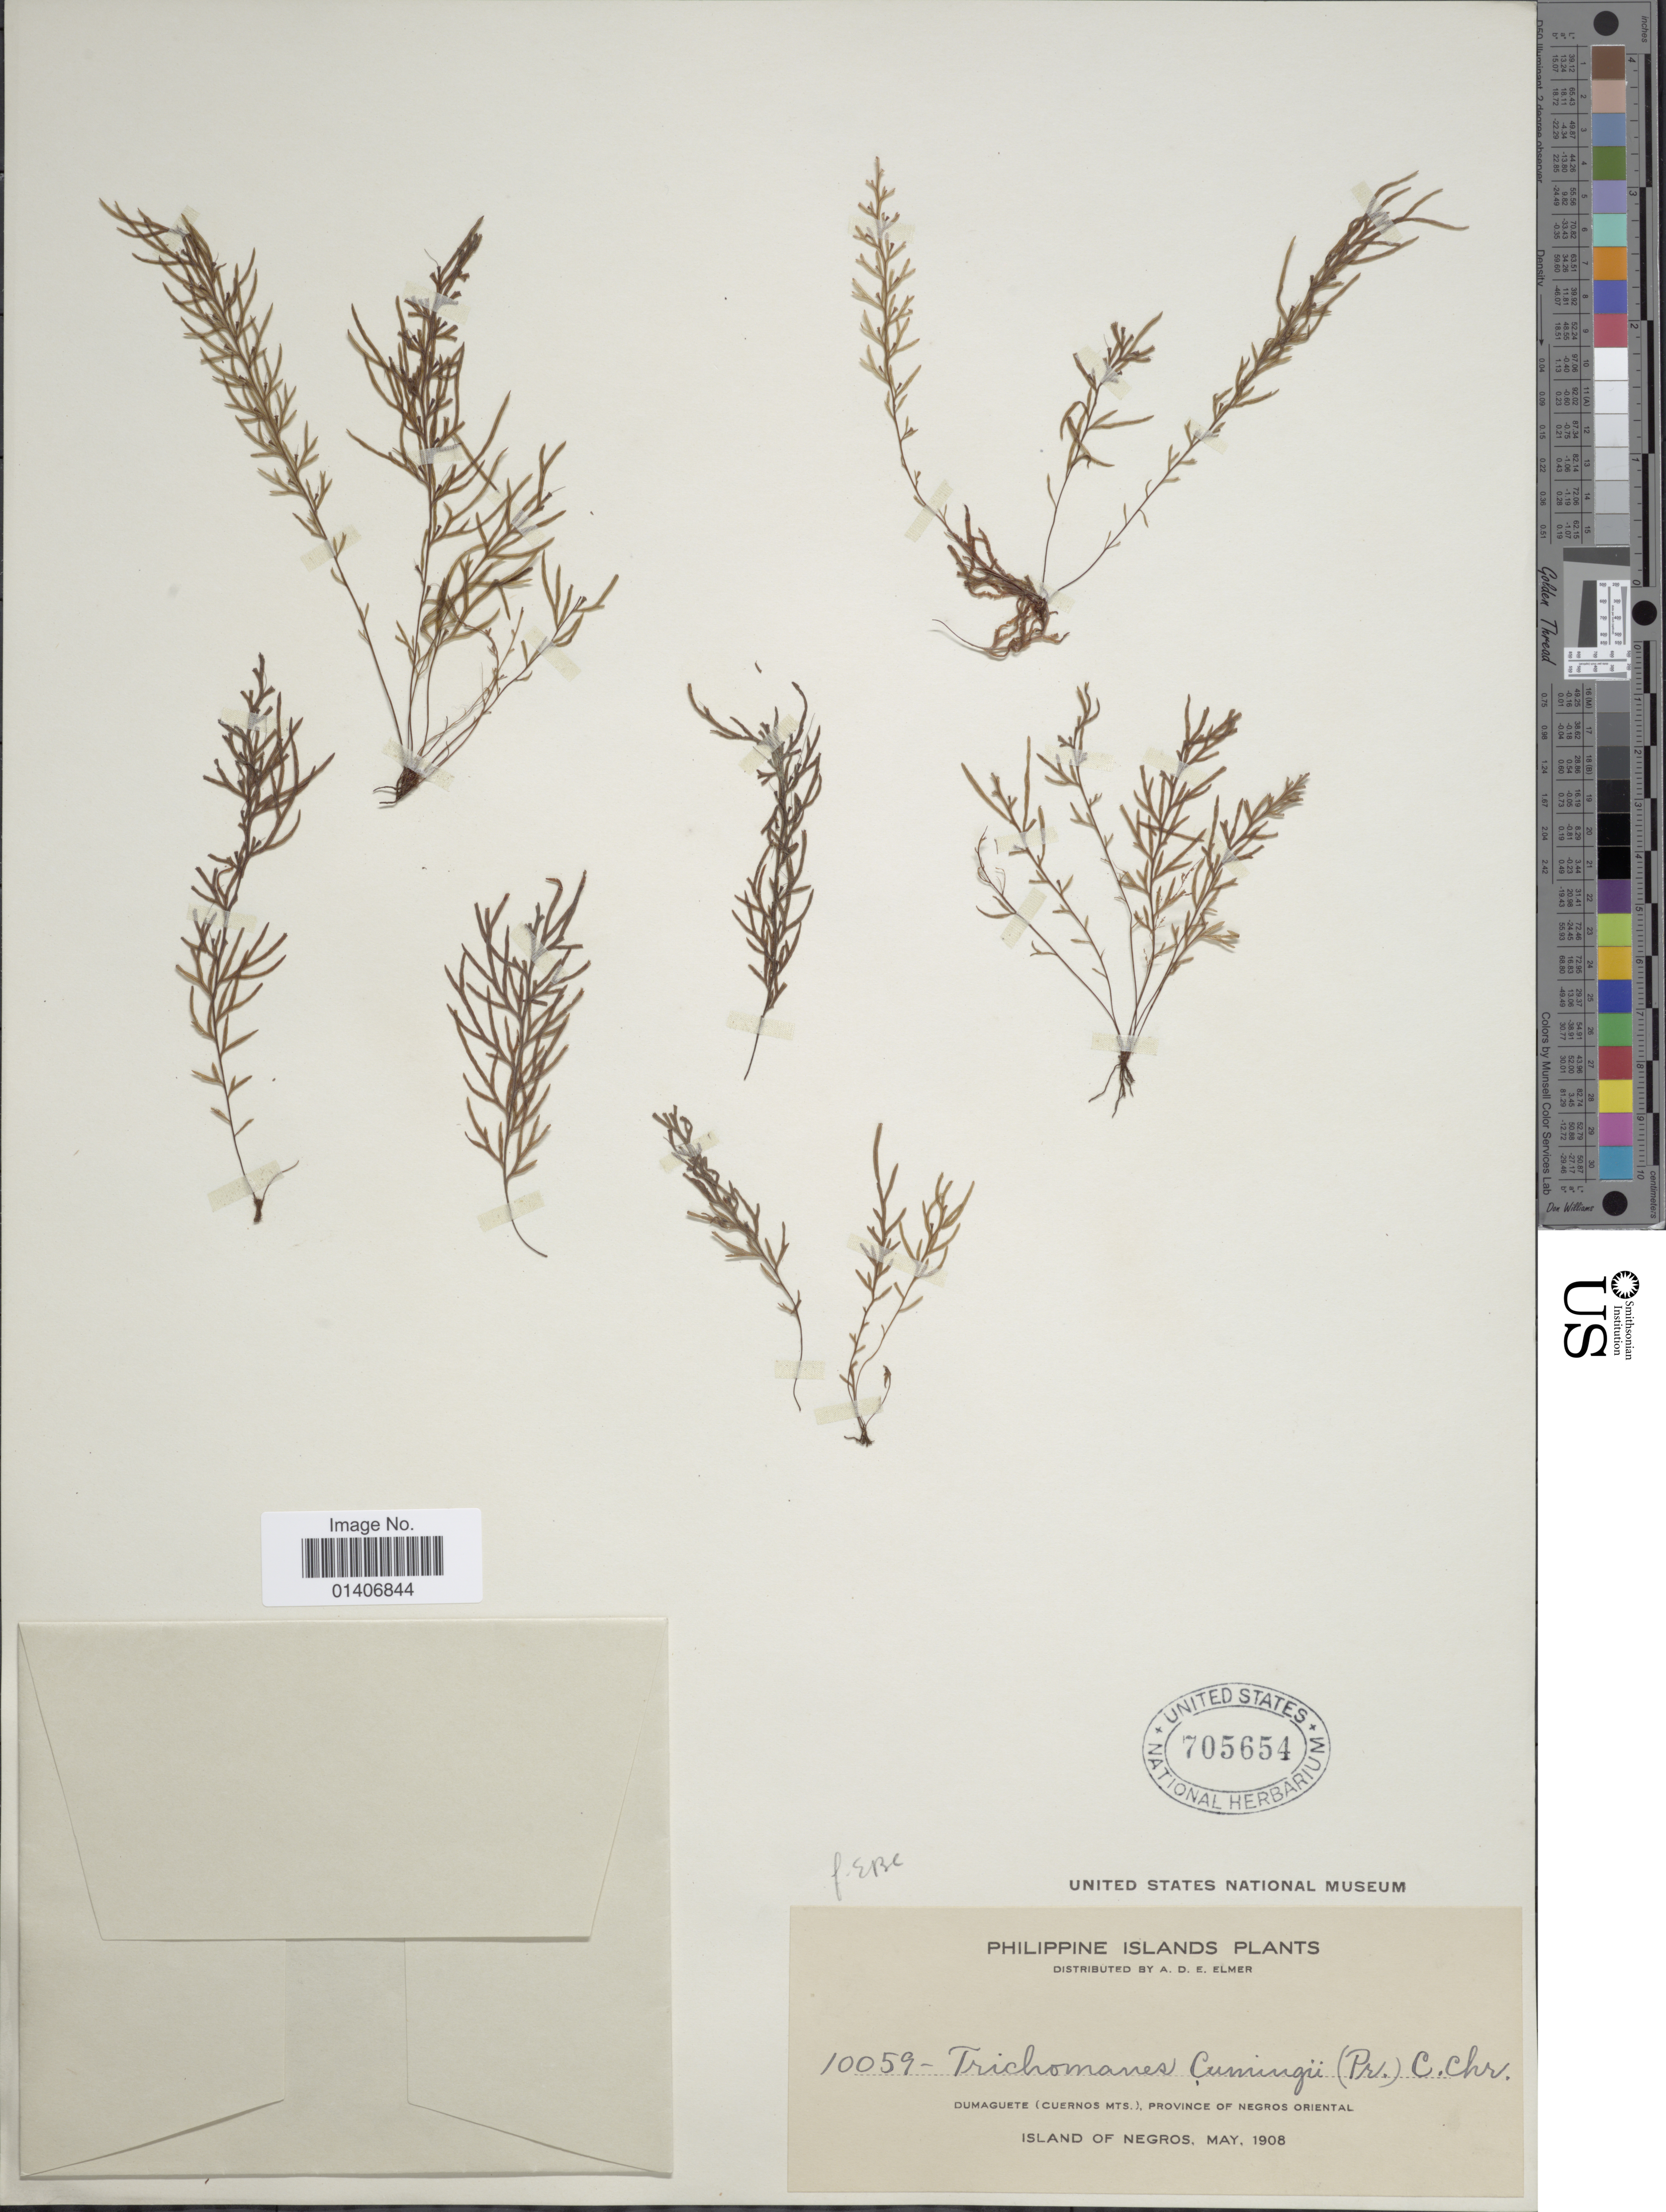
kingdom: Plantae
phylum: Tracheophyta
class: Polypodiopsida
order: Hymenophyllales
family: Hymenophyllaceae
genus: Abrodictyum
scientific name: Abrodictyum cumingii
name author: C. Presl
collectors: A. D. E. Elmer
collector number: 10059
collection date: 1908-05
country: Philippines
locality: Dumaguete (Cuernos Mts.), province of Negros Oriental, Island of Negros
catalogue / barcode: US 705654